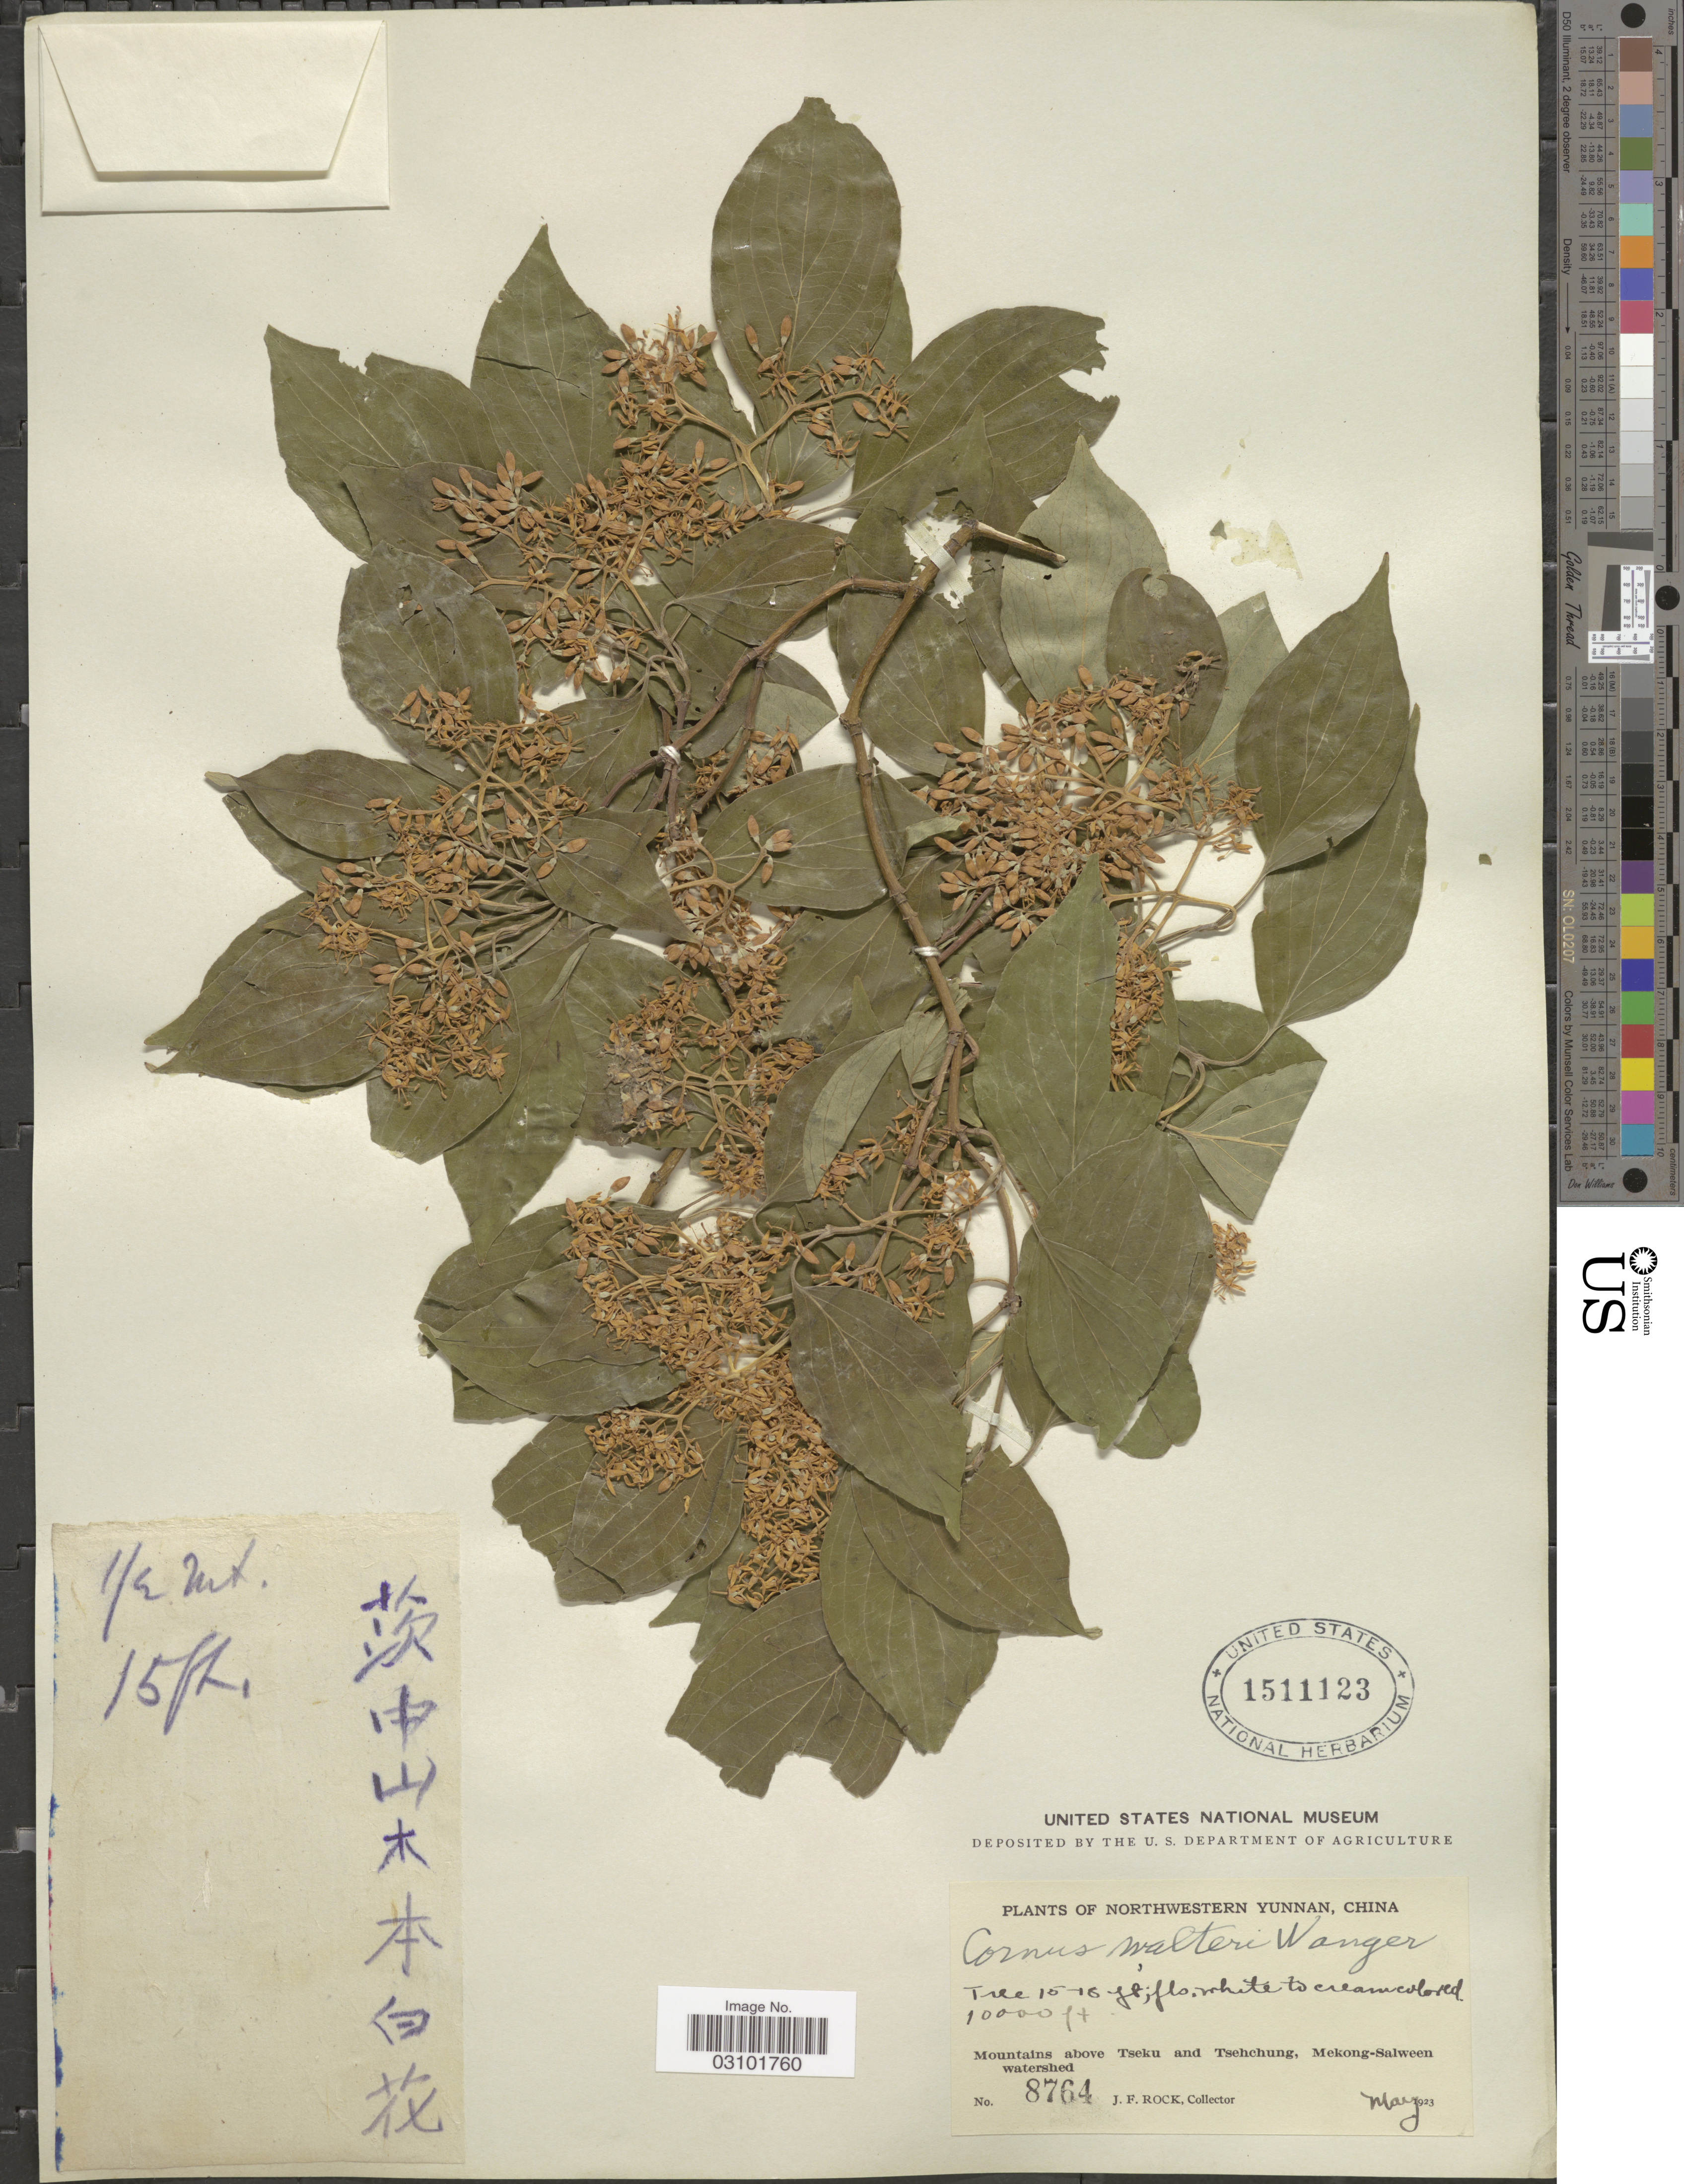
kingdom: Plantae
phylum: Tracheophyta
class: Magnoliopsida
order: Cornales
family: Cornaceae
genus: Cornus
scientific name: Cornus walteri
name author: Wangerin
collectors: J. Rock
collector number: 8764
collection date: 1923-05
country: China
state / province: Yunnan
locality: Norhtwestern Yunnan. Mountains above Tseku and Tsehchung, Mekong-Salween watershed.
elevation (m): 3048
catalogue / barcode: US 1511123